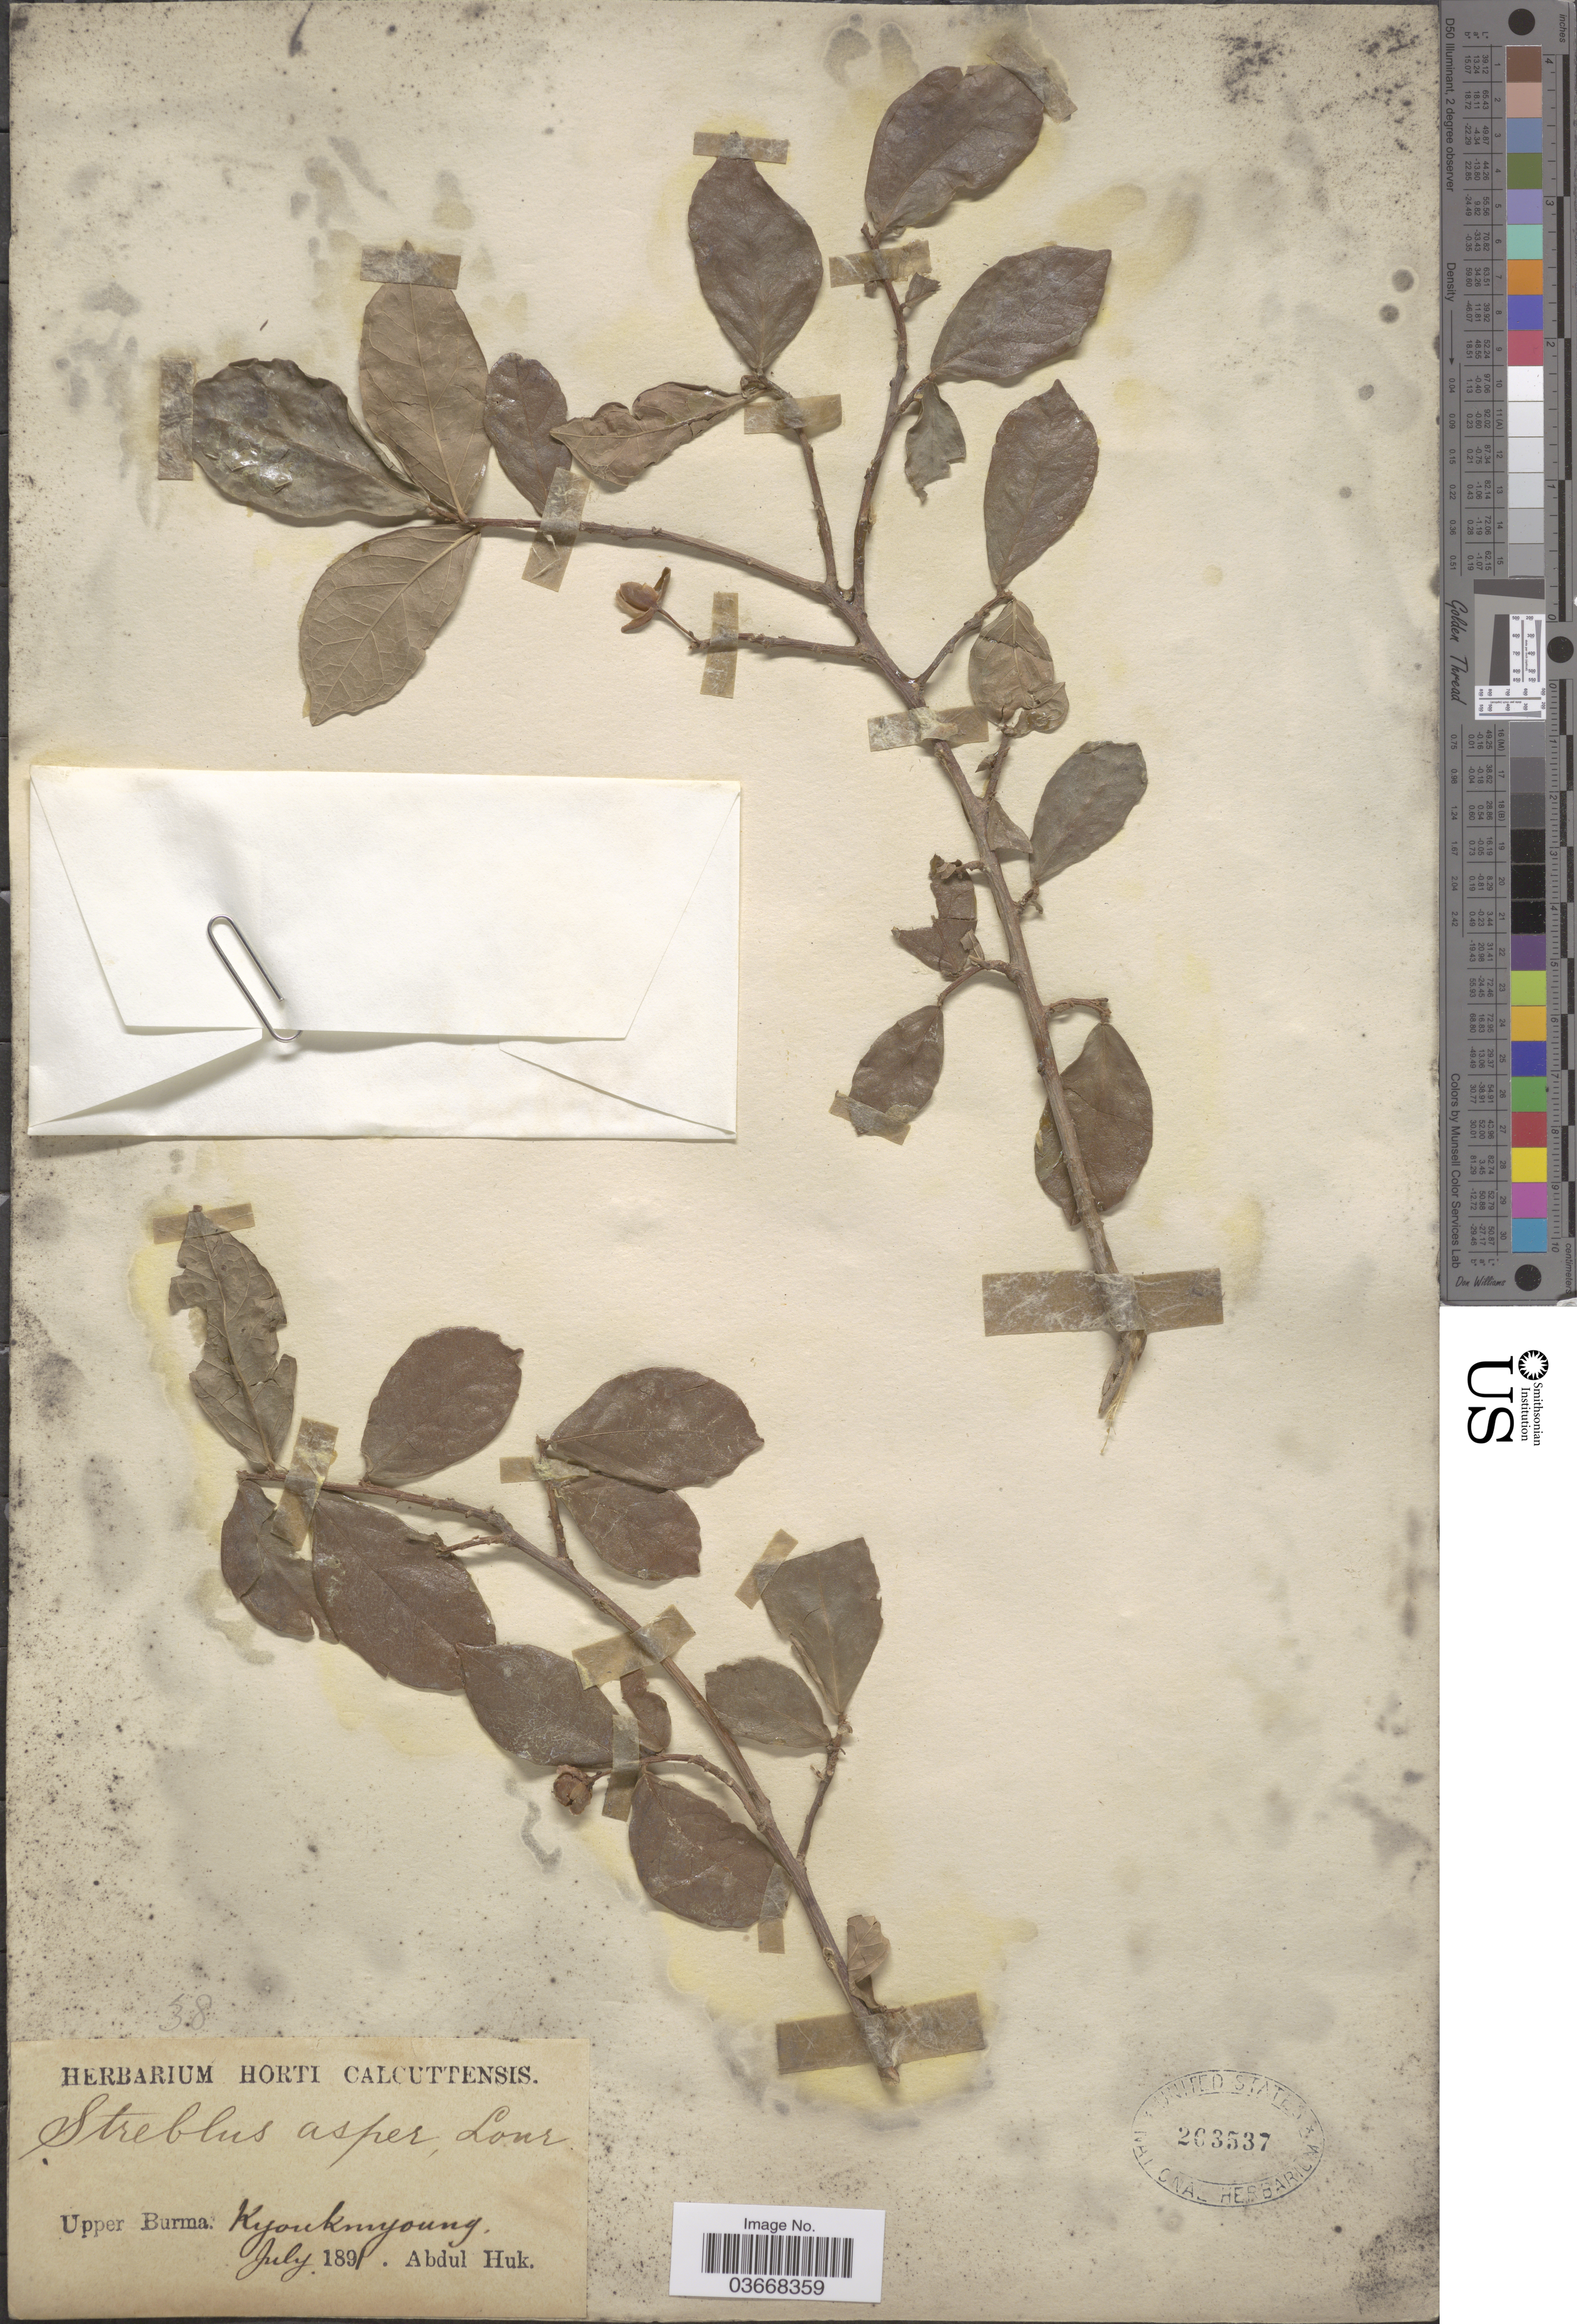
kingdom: Plantae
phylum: Tracheophyta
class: Magnoliopsida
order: Rosales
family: Moraceae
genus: Streblus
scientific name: Streblus asper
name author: Lour.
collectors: A. Huk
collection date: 1891-07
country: Myanmar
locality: Upper Burma. Kyoukmyoung.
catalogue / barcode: US 263537